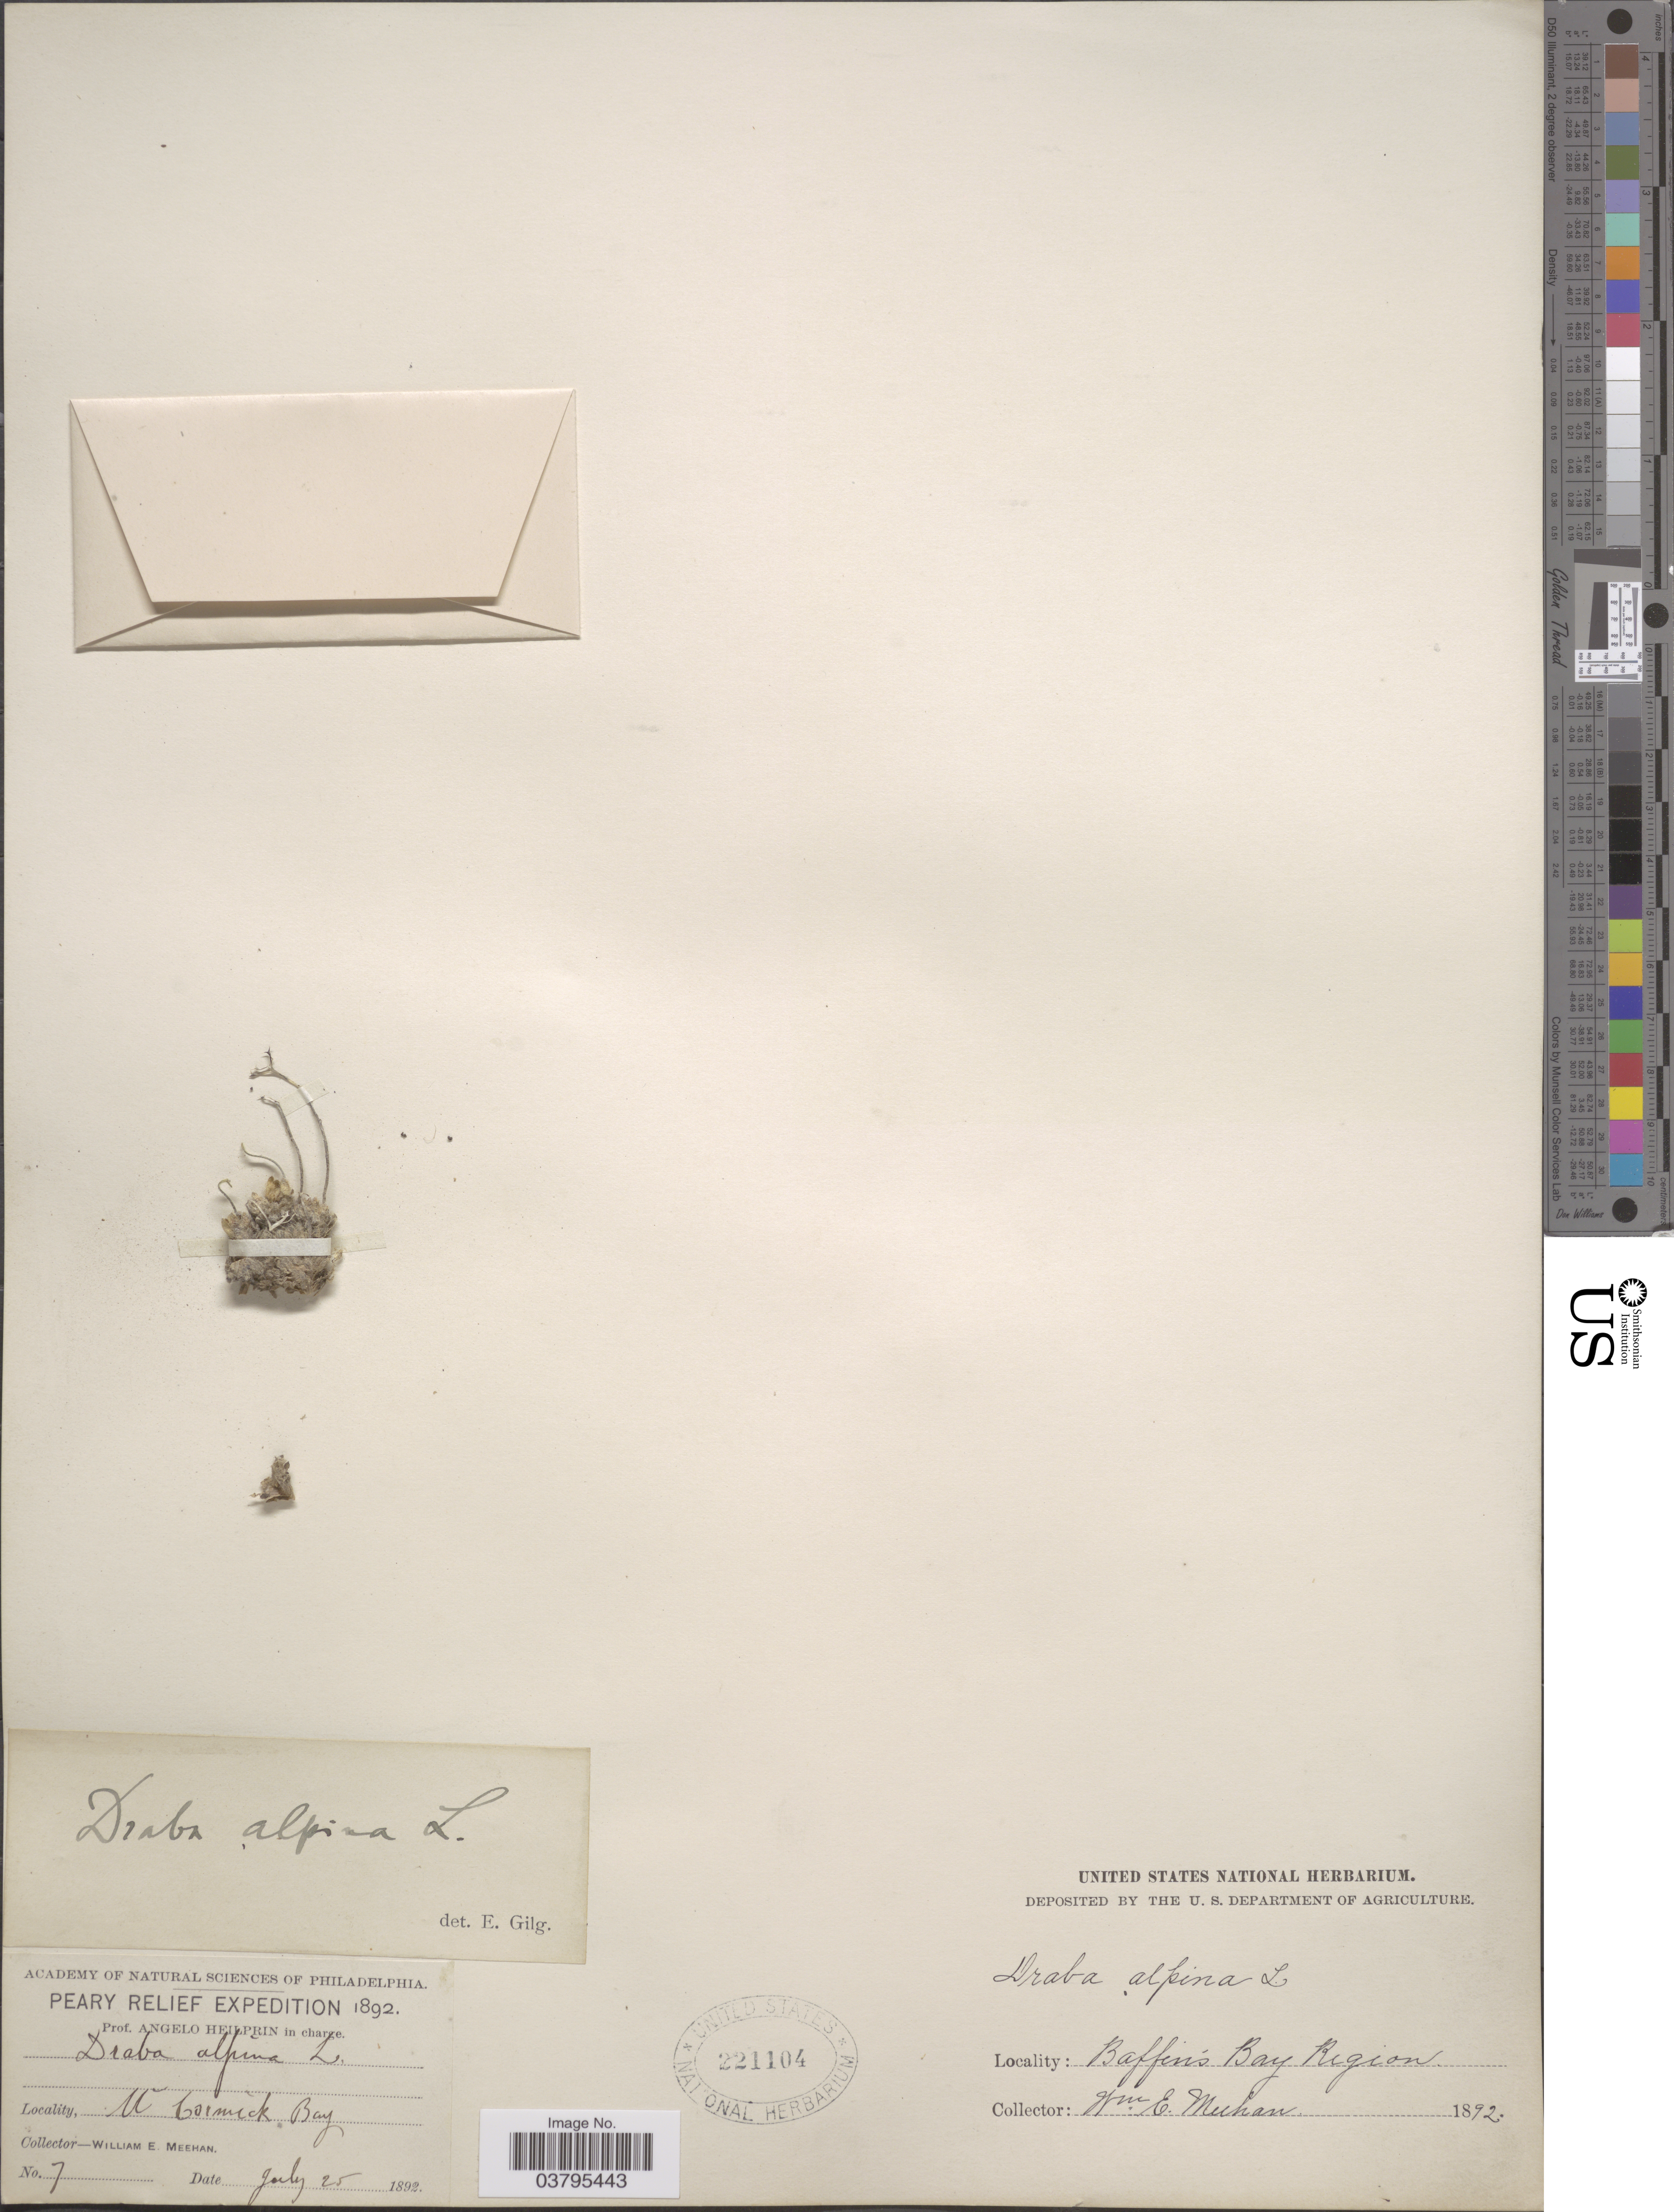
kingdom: Plantae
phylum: Tracheophyta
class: Magnoliopsida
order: Brassicales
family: Brassicaceae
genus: Draba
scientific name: Draba alpina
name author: L.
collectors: W. Meehan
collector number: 7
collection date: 1892-07-25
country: Greenland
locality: McCormick Bay. Baffins Bay Region.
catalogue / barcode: US 221104